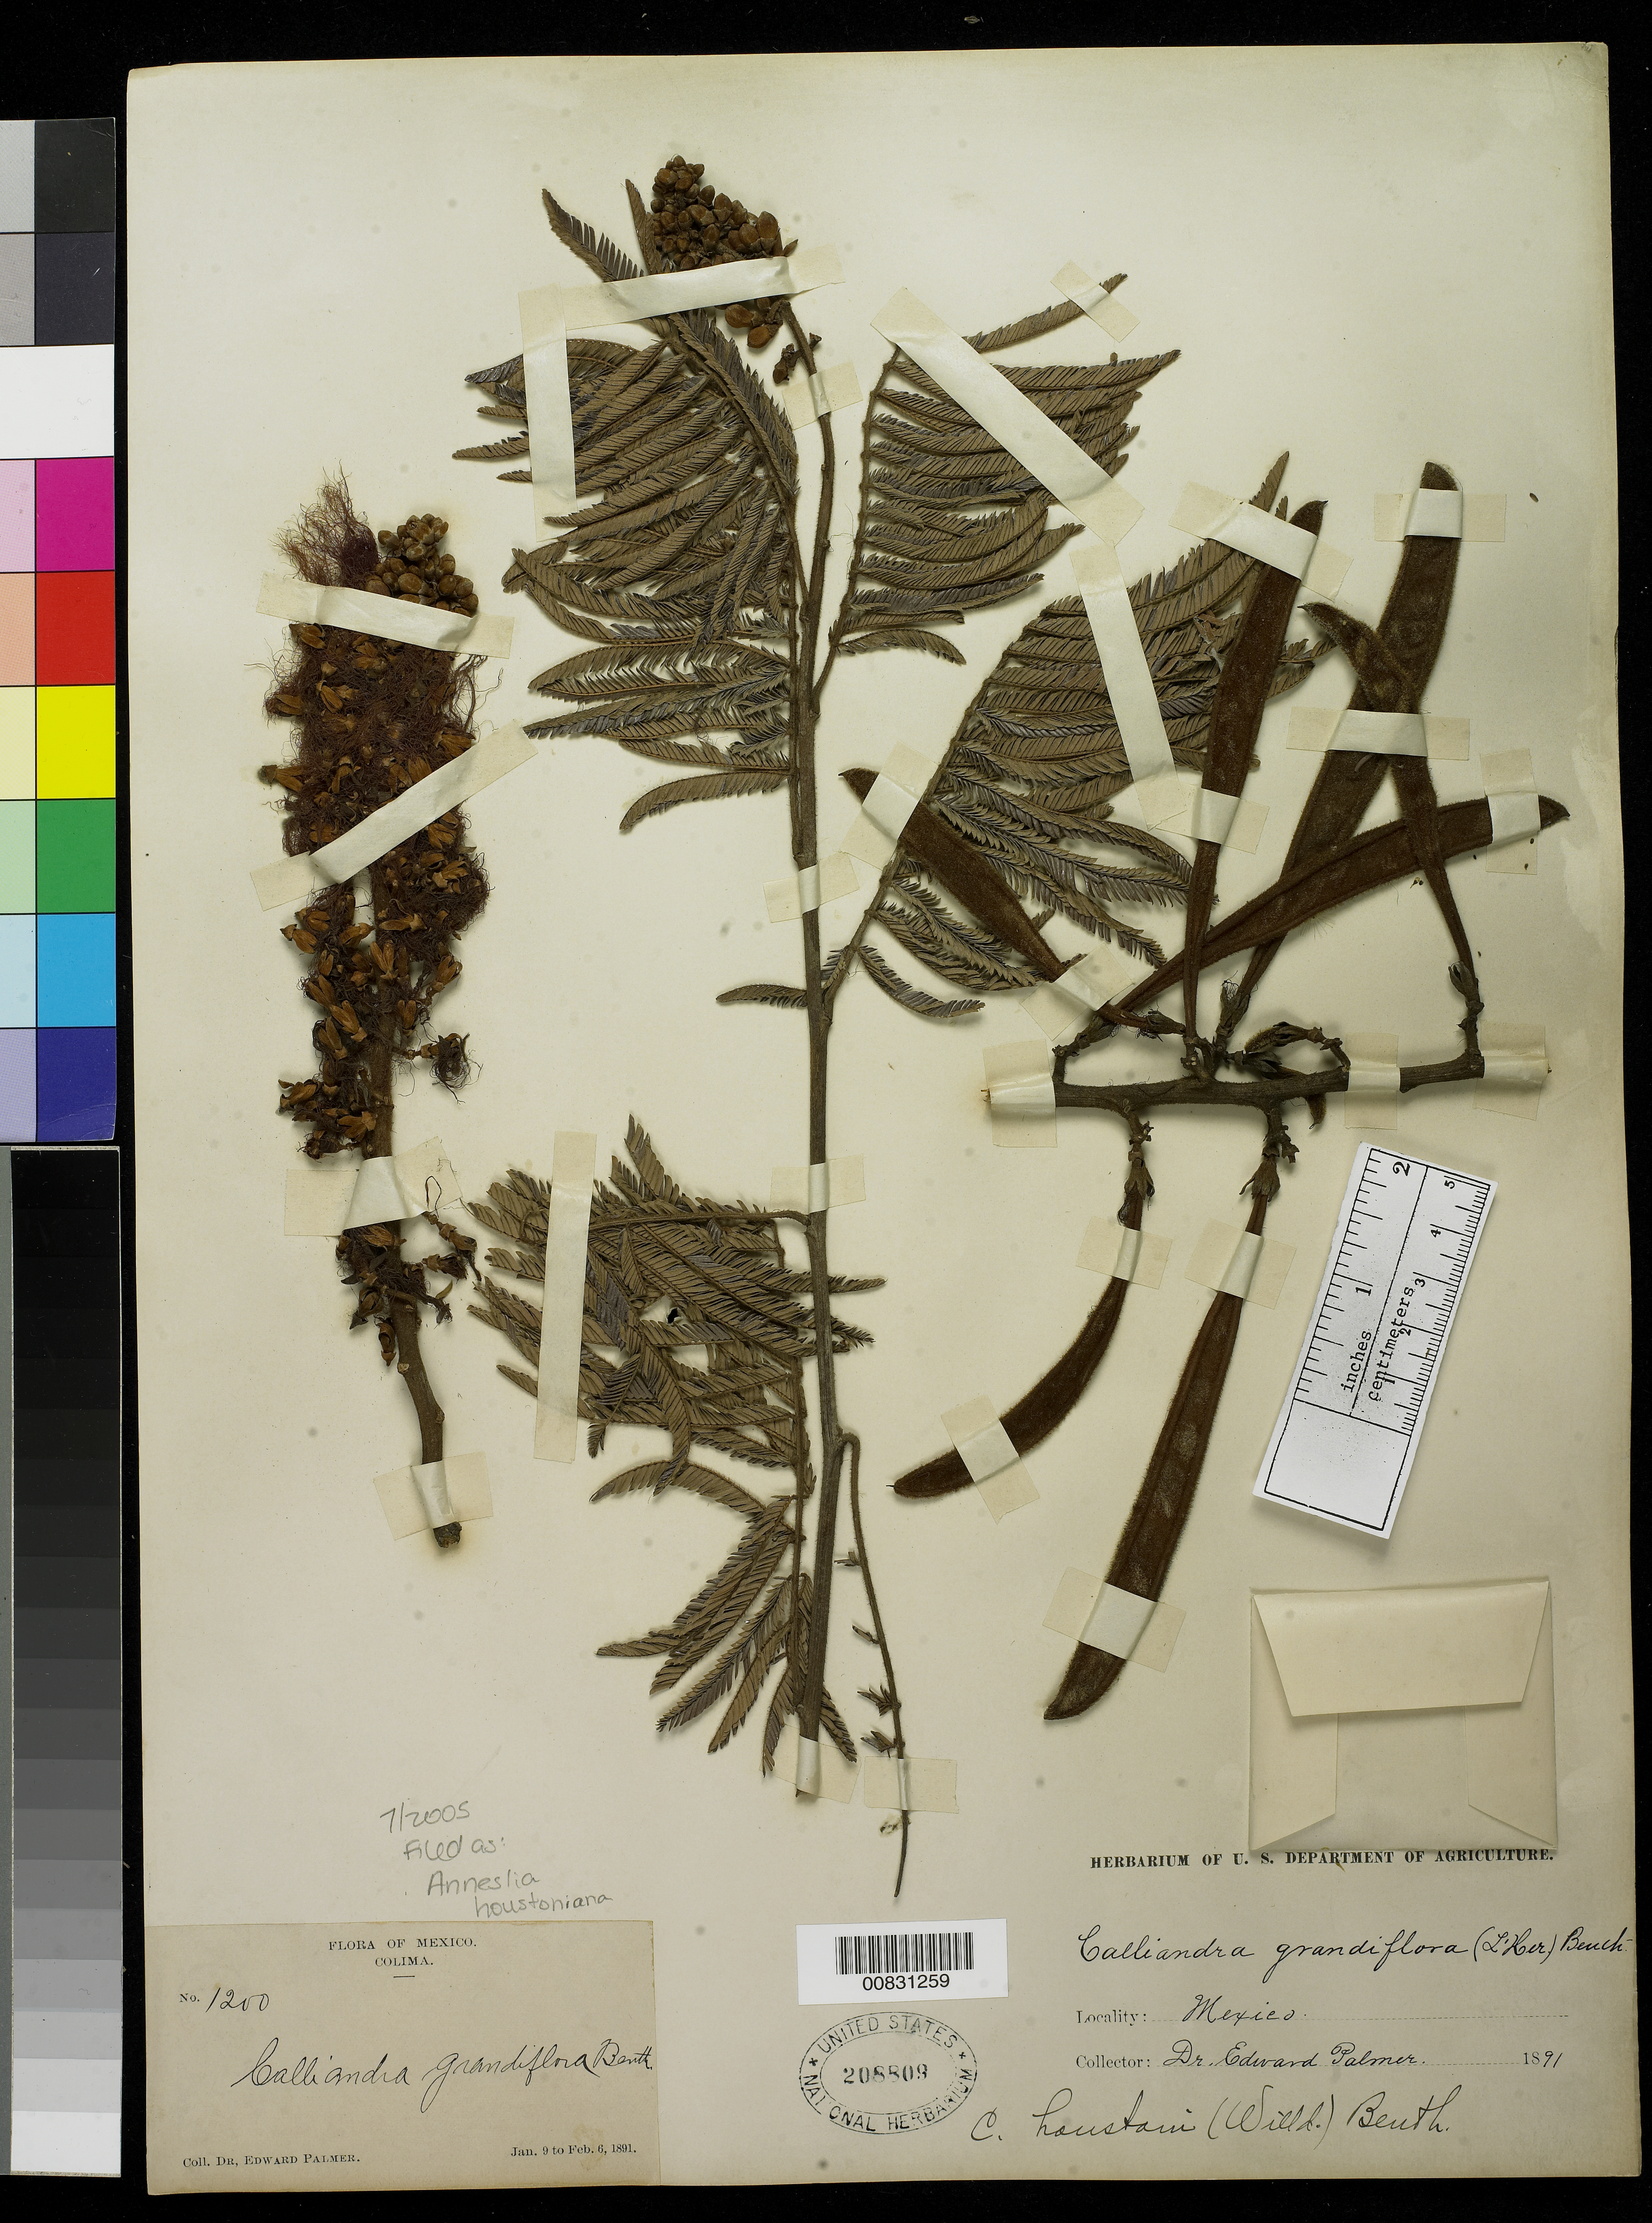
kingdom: Plantae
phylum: Tracheophyta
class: Magnoliopsida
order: Fabales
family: Fabaceae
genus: Calliandra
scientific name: Calliandra houstoniana var. houstoniana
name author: (Mill.) Standl.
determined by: Strong, Mark T., (BOT), Smithsonian Institution - National Museum of Natural History (UNITED STATES)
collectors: E. Palmer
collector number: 1200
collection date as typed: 09 Jan 1891 to 06 Feb 1891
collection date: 1891-01-09/1891-02-06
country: Mexico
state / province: Colima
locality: Colima.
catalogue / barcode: US 208809